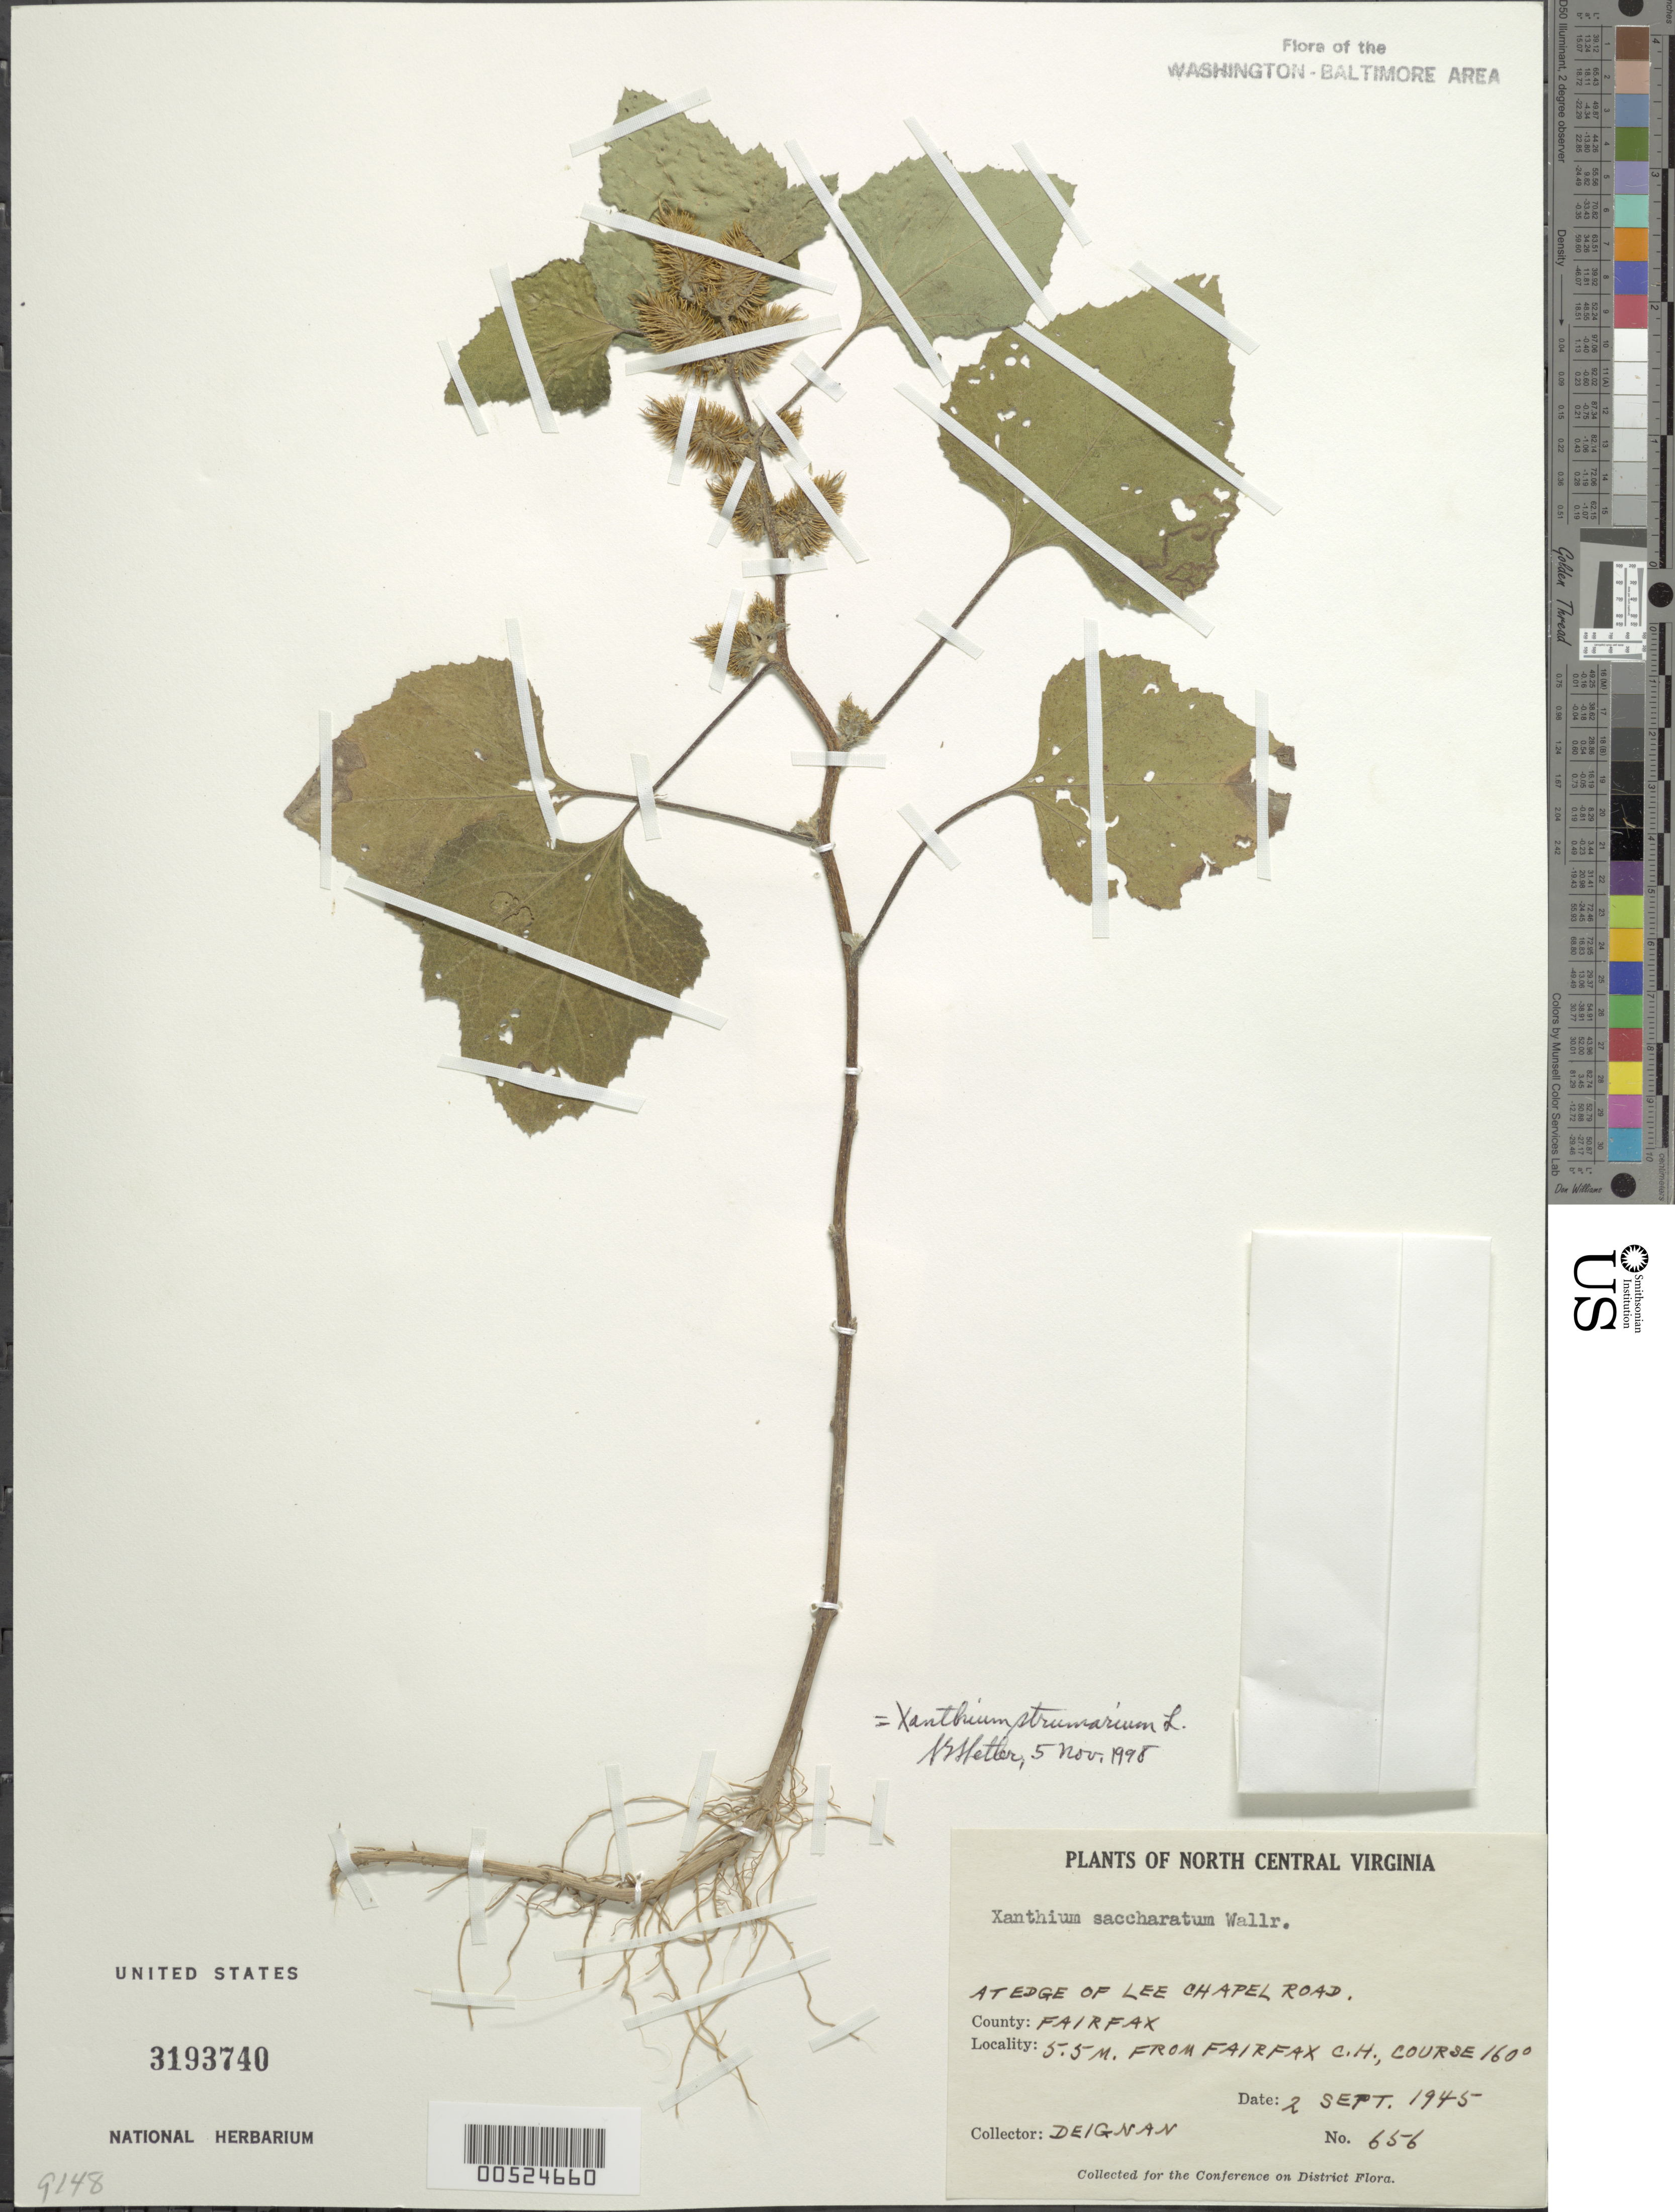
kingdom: Plantae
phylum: Tracheophyta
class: Magnoliopsida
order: Asterales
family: Asteraceae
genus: Xanthium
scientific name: Xanthium strumarium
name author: L.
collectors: H. Deignan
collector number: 656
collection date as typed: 02 Sep 1945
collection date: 1945-09-02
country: United States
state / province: Virginia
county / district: Fairfax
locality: Fairfax Courthouse, 5.5 mi. from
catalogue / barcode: US 3193740